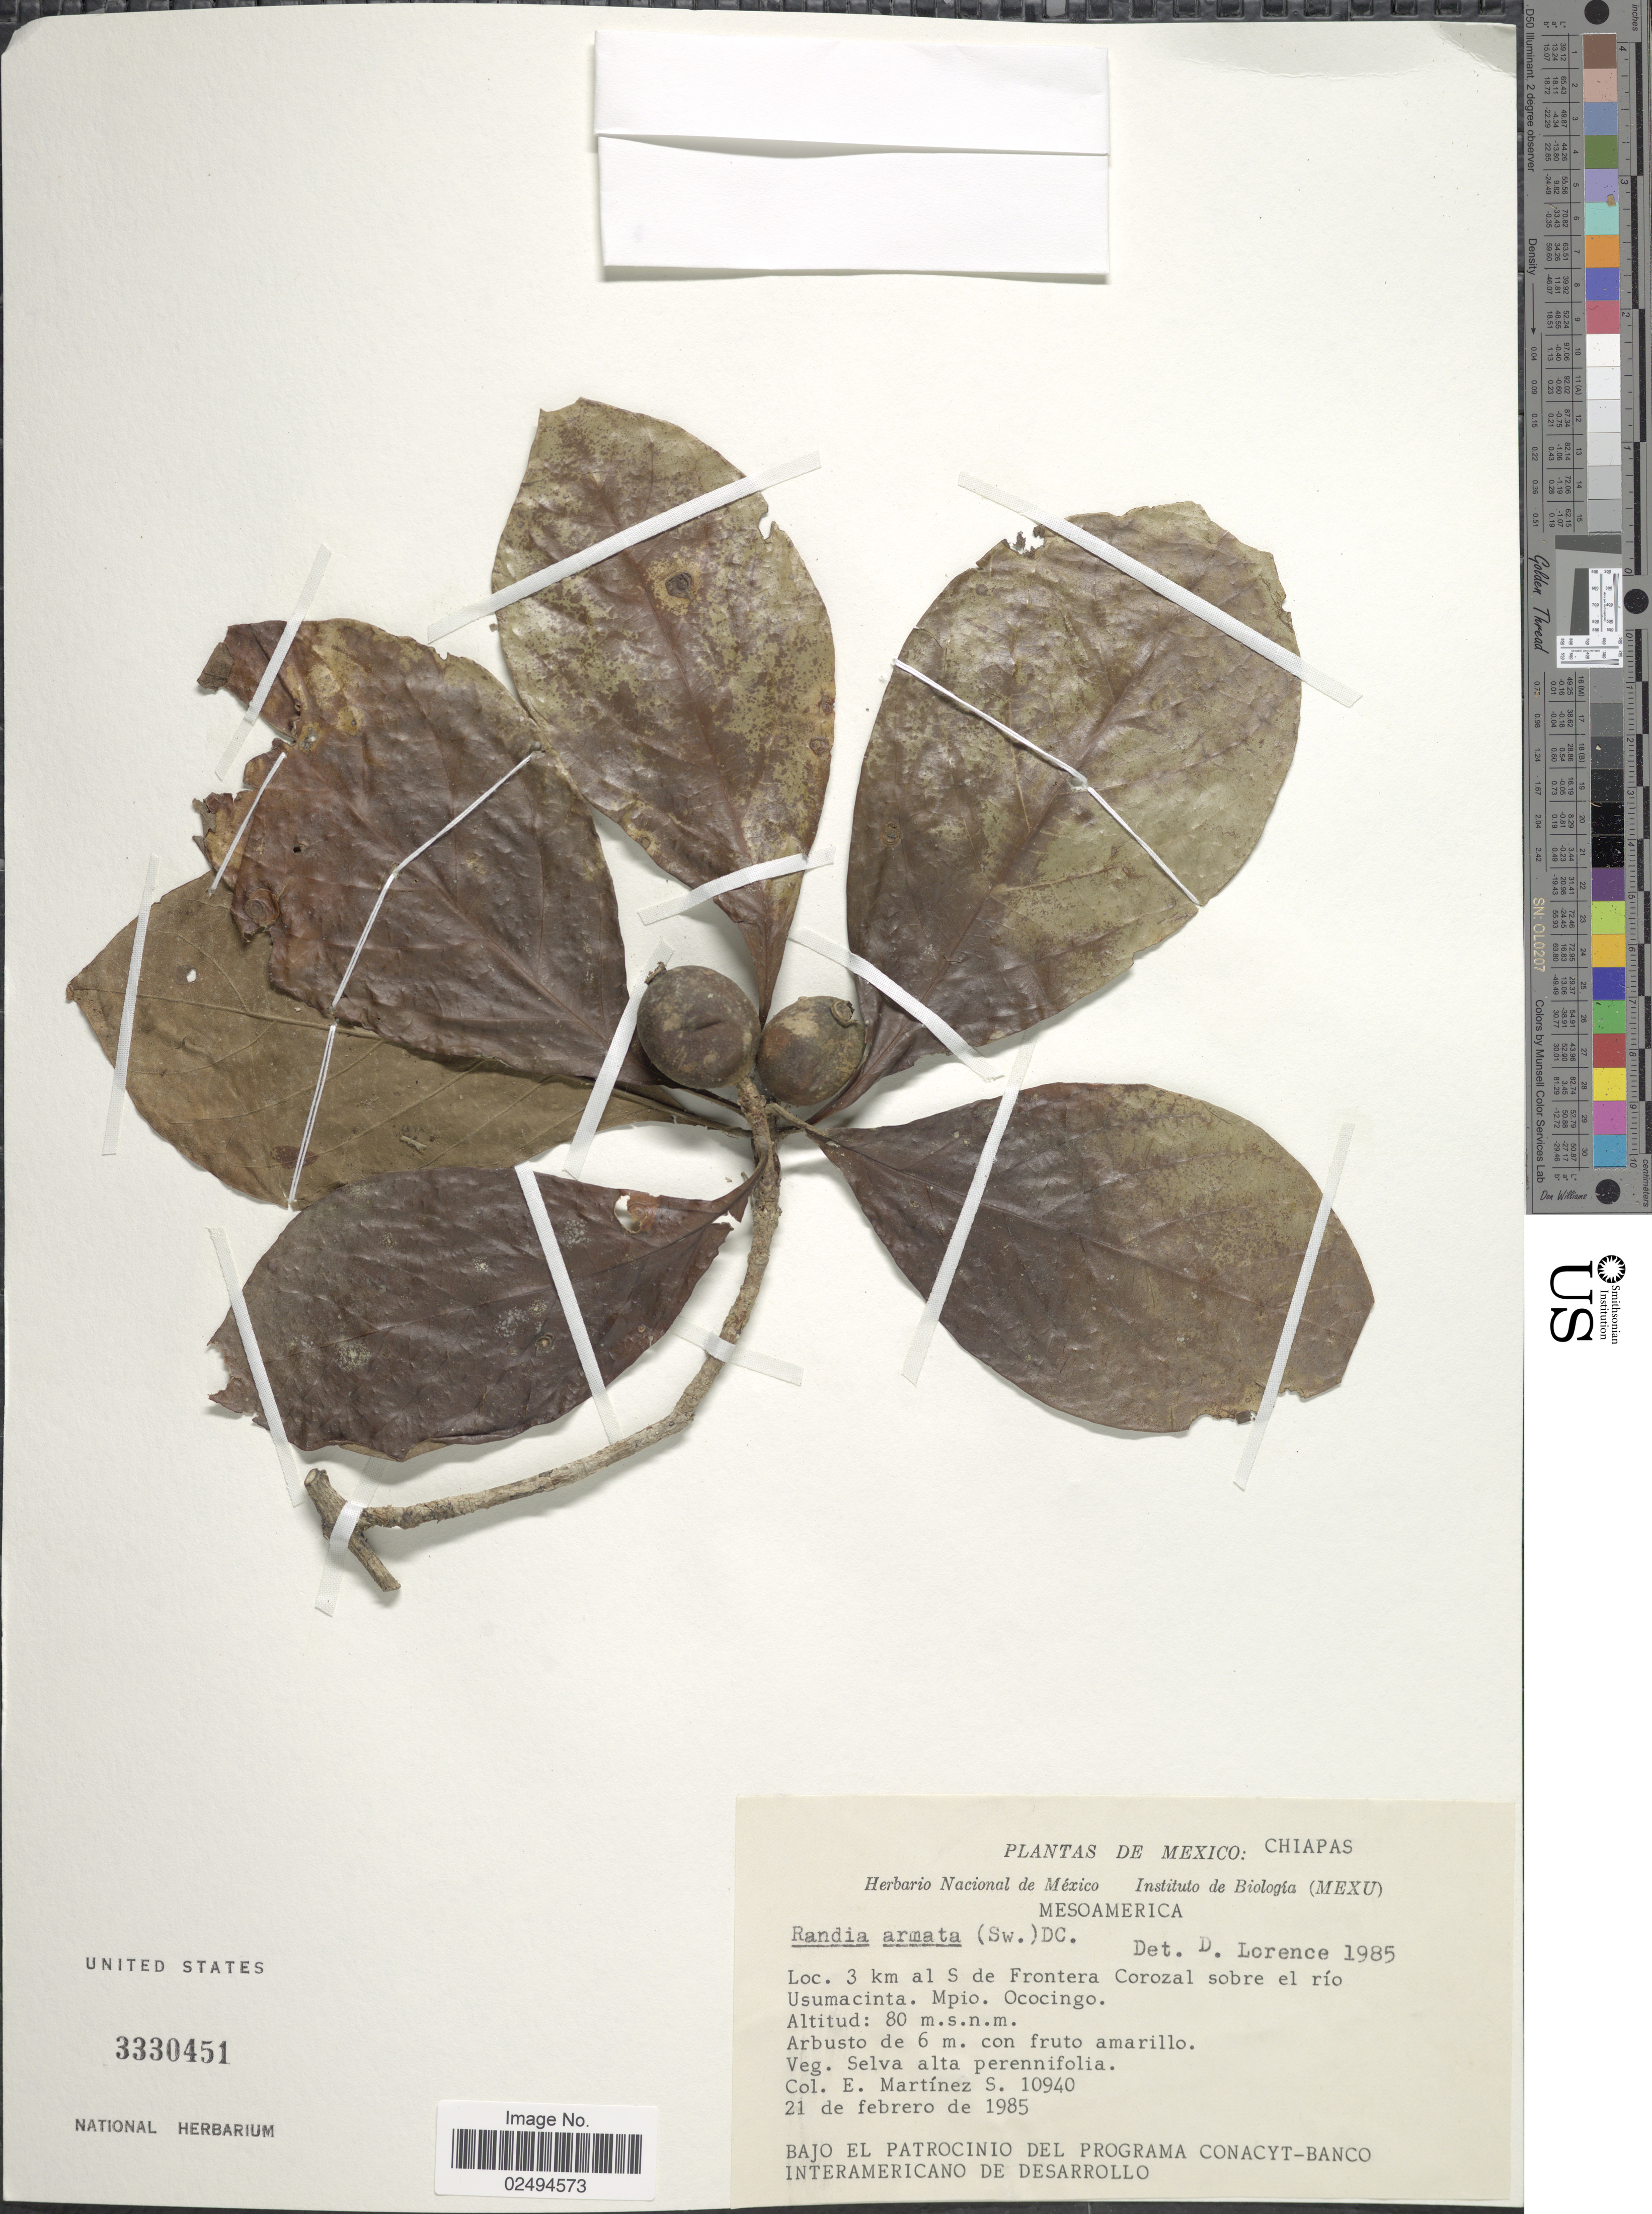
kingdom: Plantae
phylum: Tracheophyta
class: Magnoliopsida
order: Gentianales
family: Rubiaceae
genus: Randia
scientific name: Randia armata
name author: (Sw.) DC.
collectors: E. M. Martínez S.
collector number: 10940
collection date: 1985-02-21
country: Mexico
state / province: Chiapas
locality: Loc. 3 km al S de Frontera Corozal sobre el rio Usumacinta. Mpio. Ococingo.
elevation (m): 80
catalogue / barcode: US 3330451